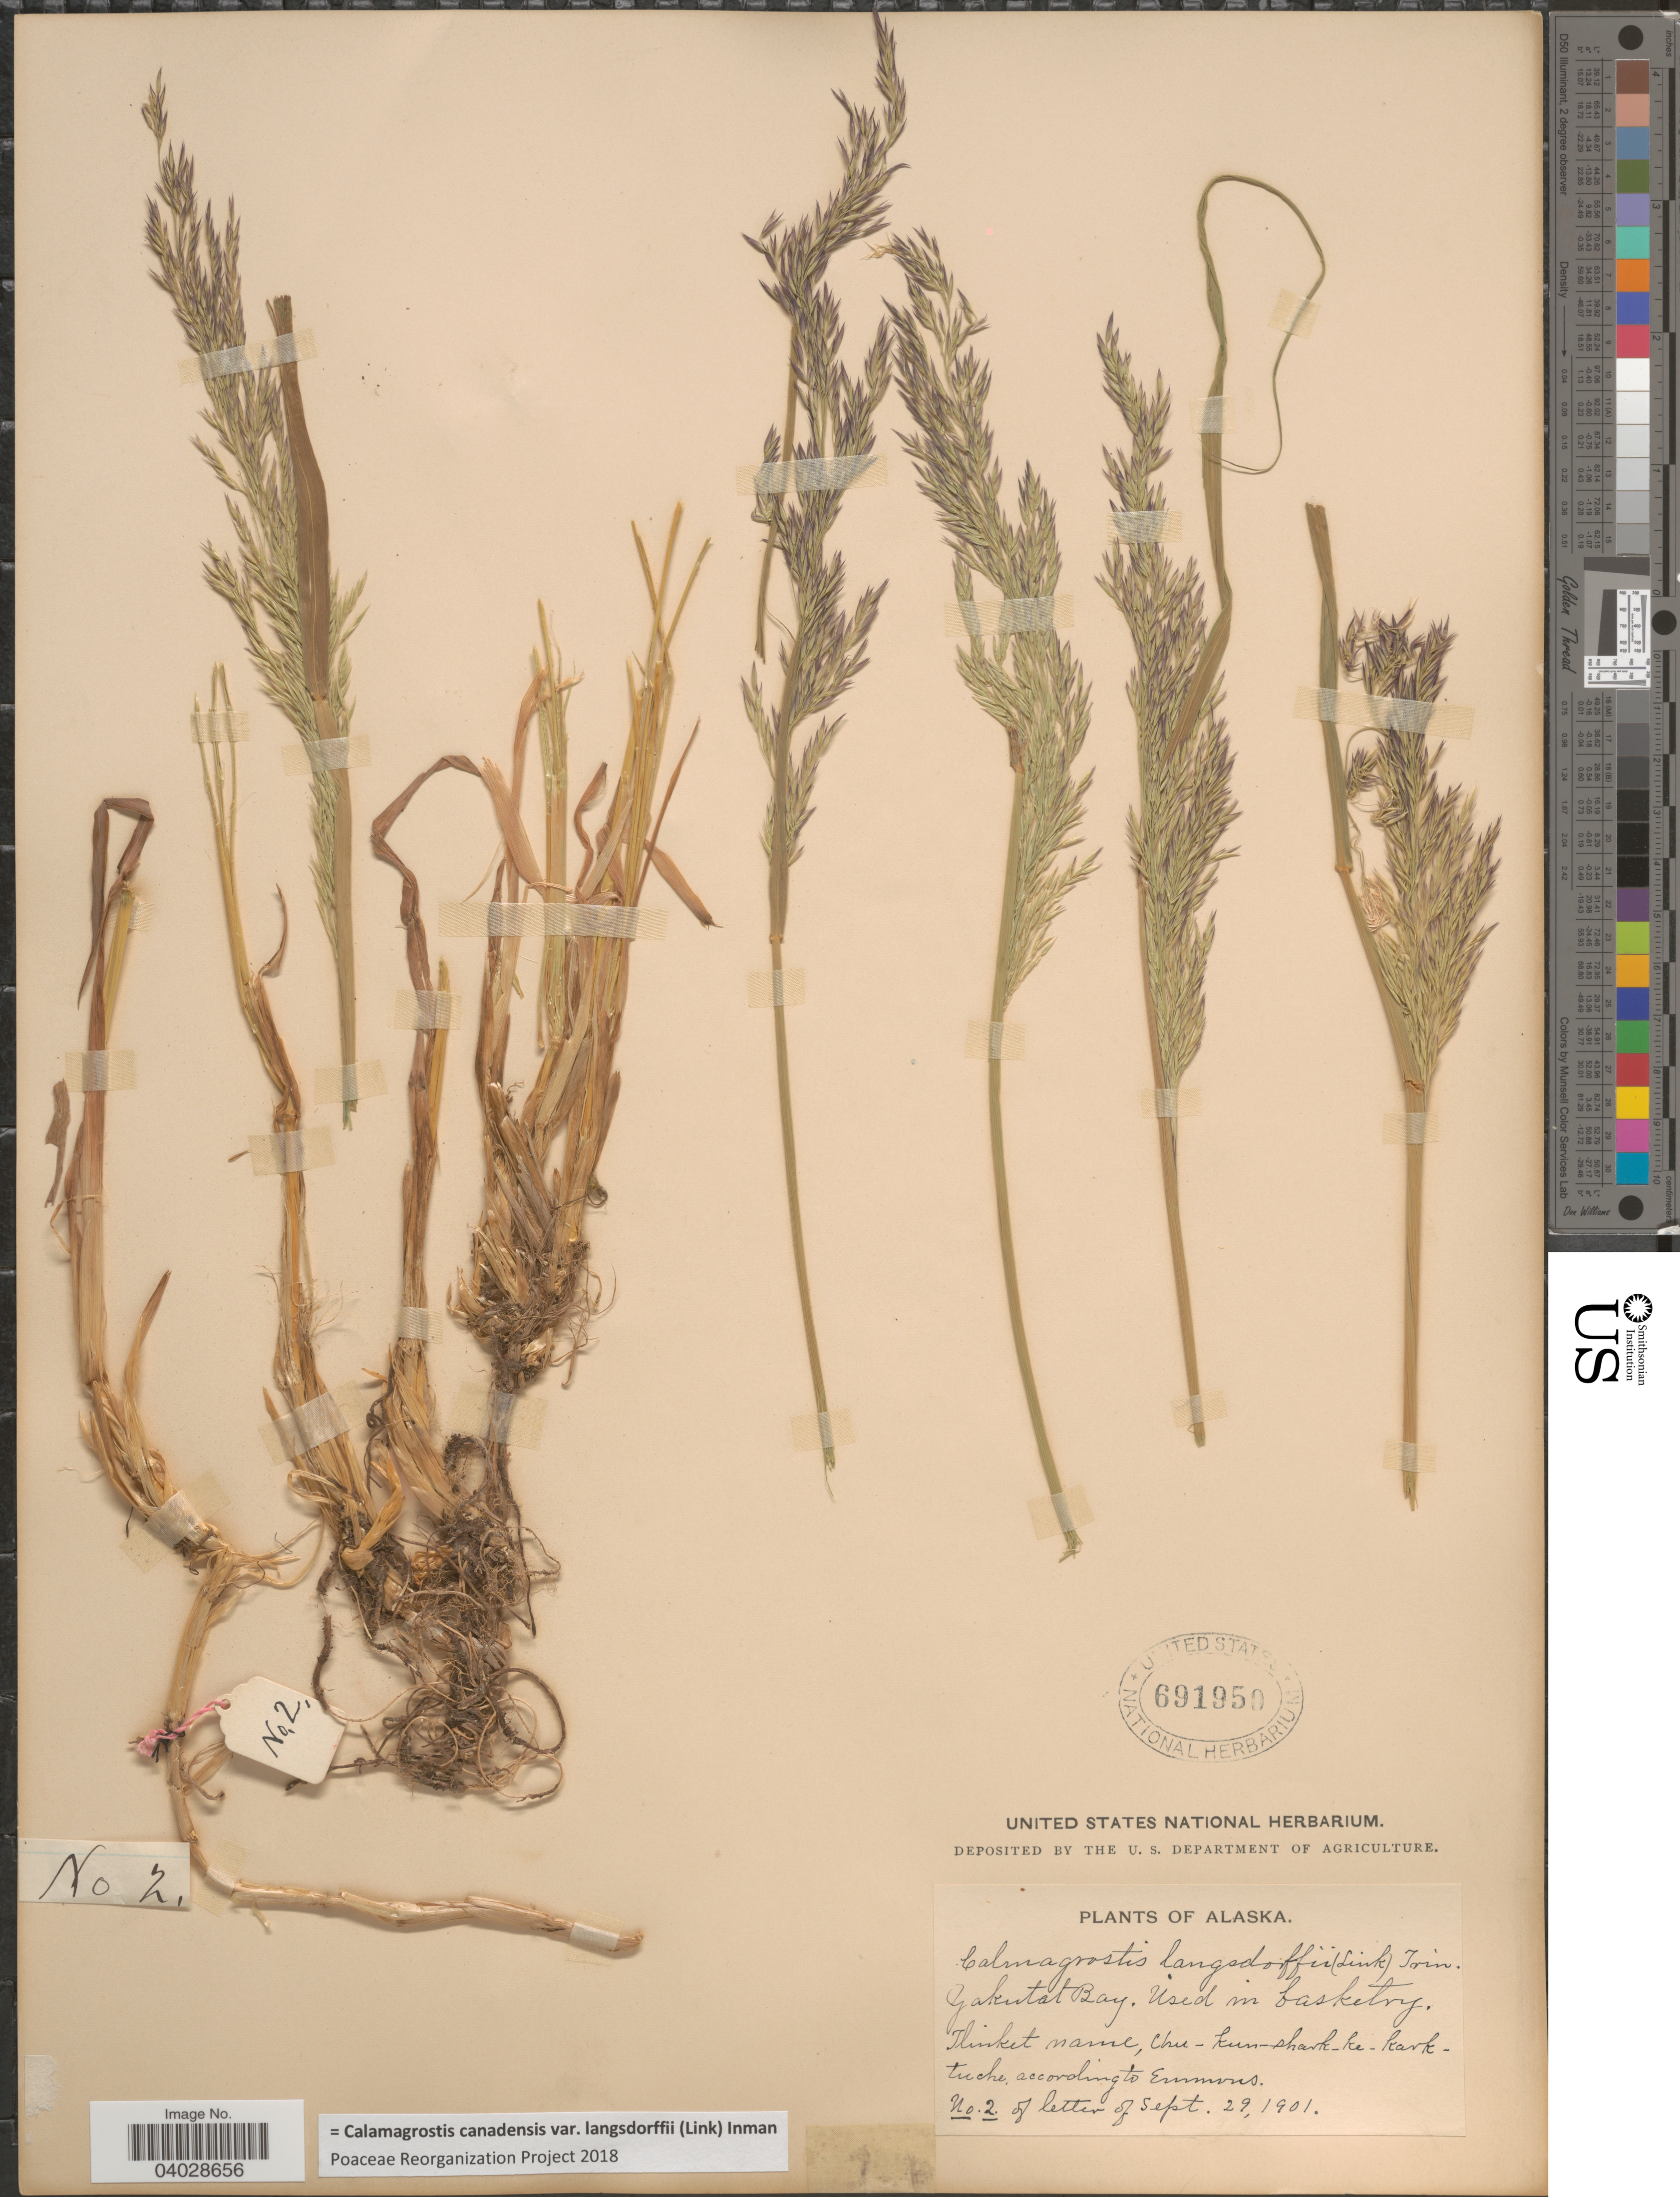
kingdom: Plantae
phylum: Tracheophyta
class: Liliopsida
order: Poales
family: Poaceae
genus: Calamagrostis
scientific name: Calamagrostis canadensis var. langsdorffii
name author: (Link) Inman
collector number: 2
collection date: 1901-09-29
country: United States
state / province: Alaska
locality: Gakutat Bay. Thicket name, Chu-kun-shark-ke-kark-tuche.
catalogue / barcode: US 691950